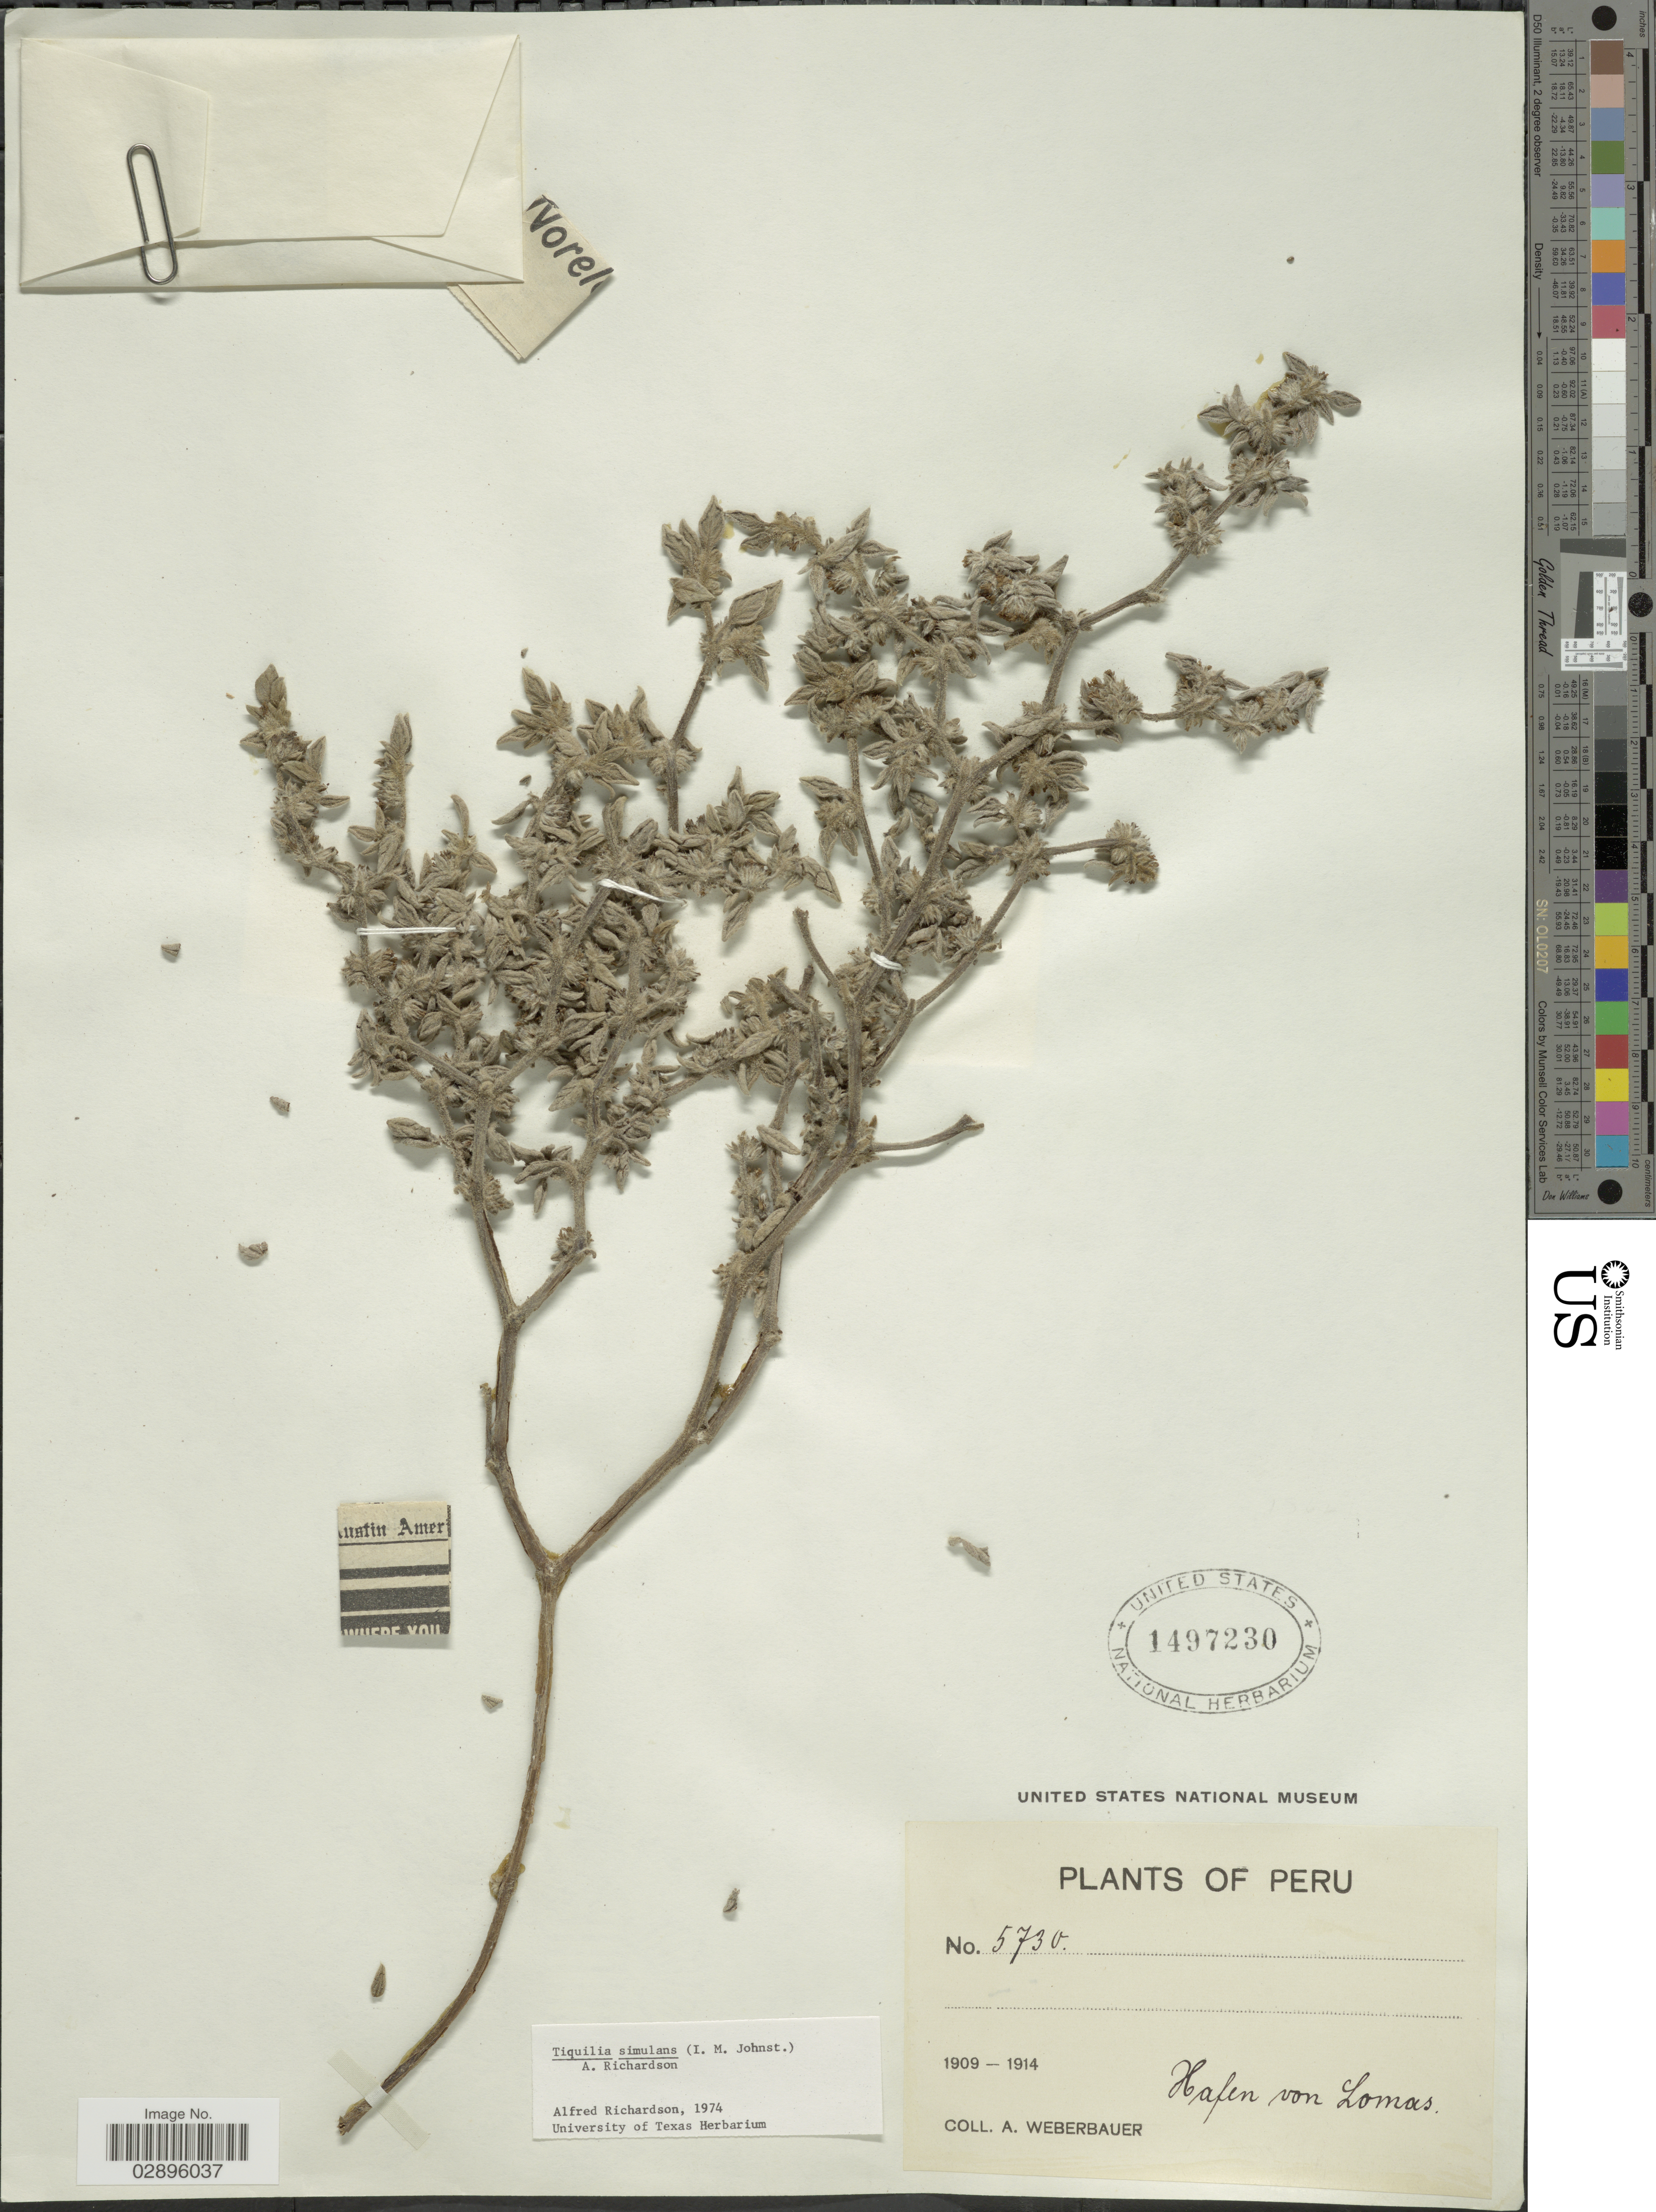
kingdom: Plantae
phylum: Tracheophyta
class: Magnoliopsida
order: Boraginales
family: Ehretiaceae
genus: Tiquilia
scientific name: Tiquilia simulans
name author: (I.M. Johnst.) A.T. Richardson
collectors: A. Weberbauer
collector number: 5730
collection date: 1909/1914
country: Peru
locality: Hafen von Lomas.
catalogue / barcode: US 1497230